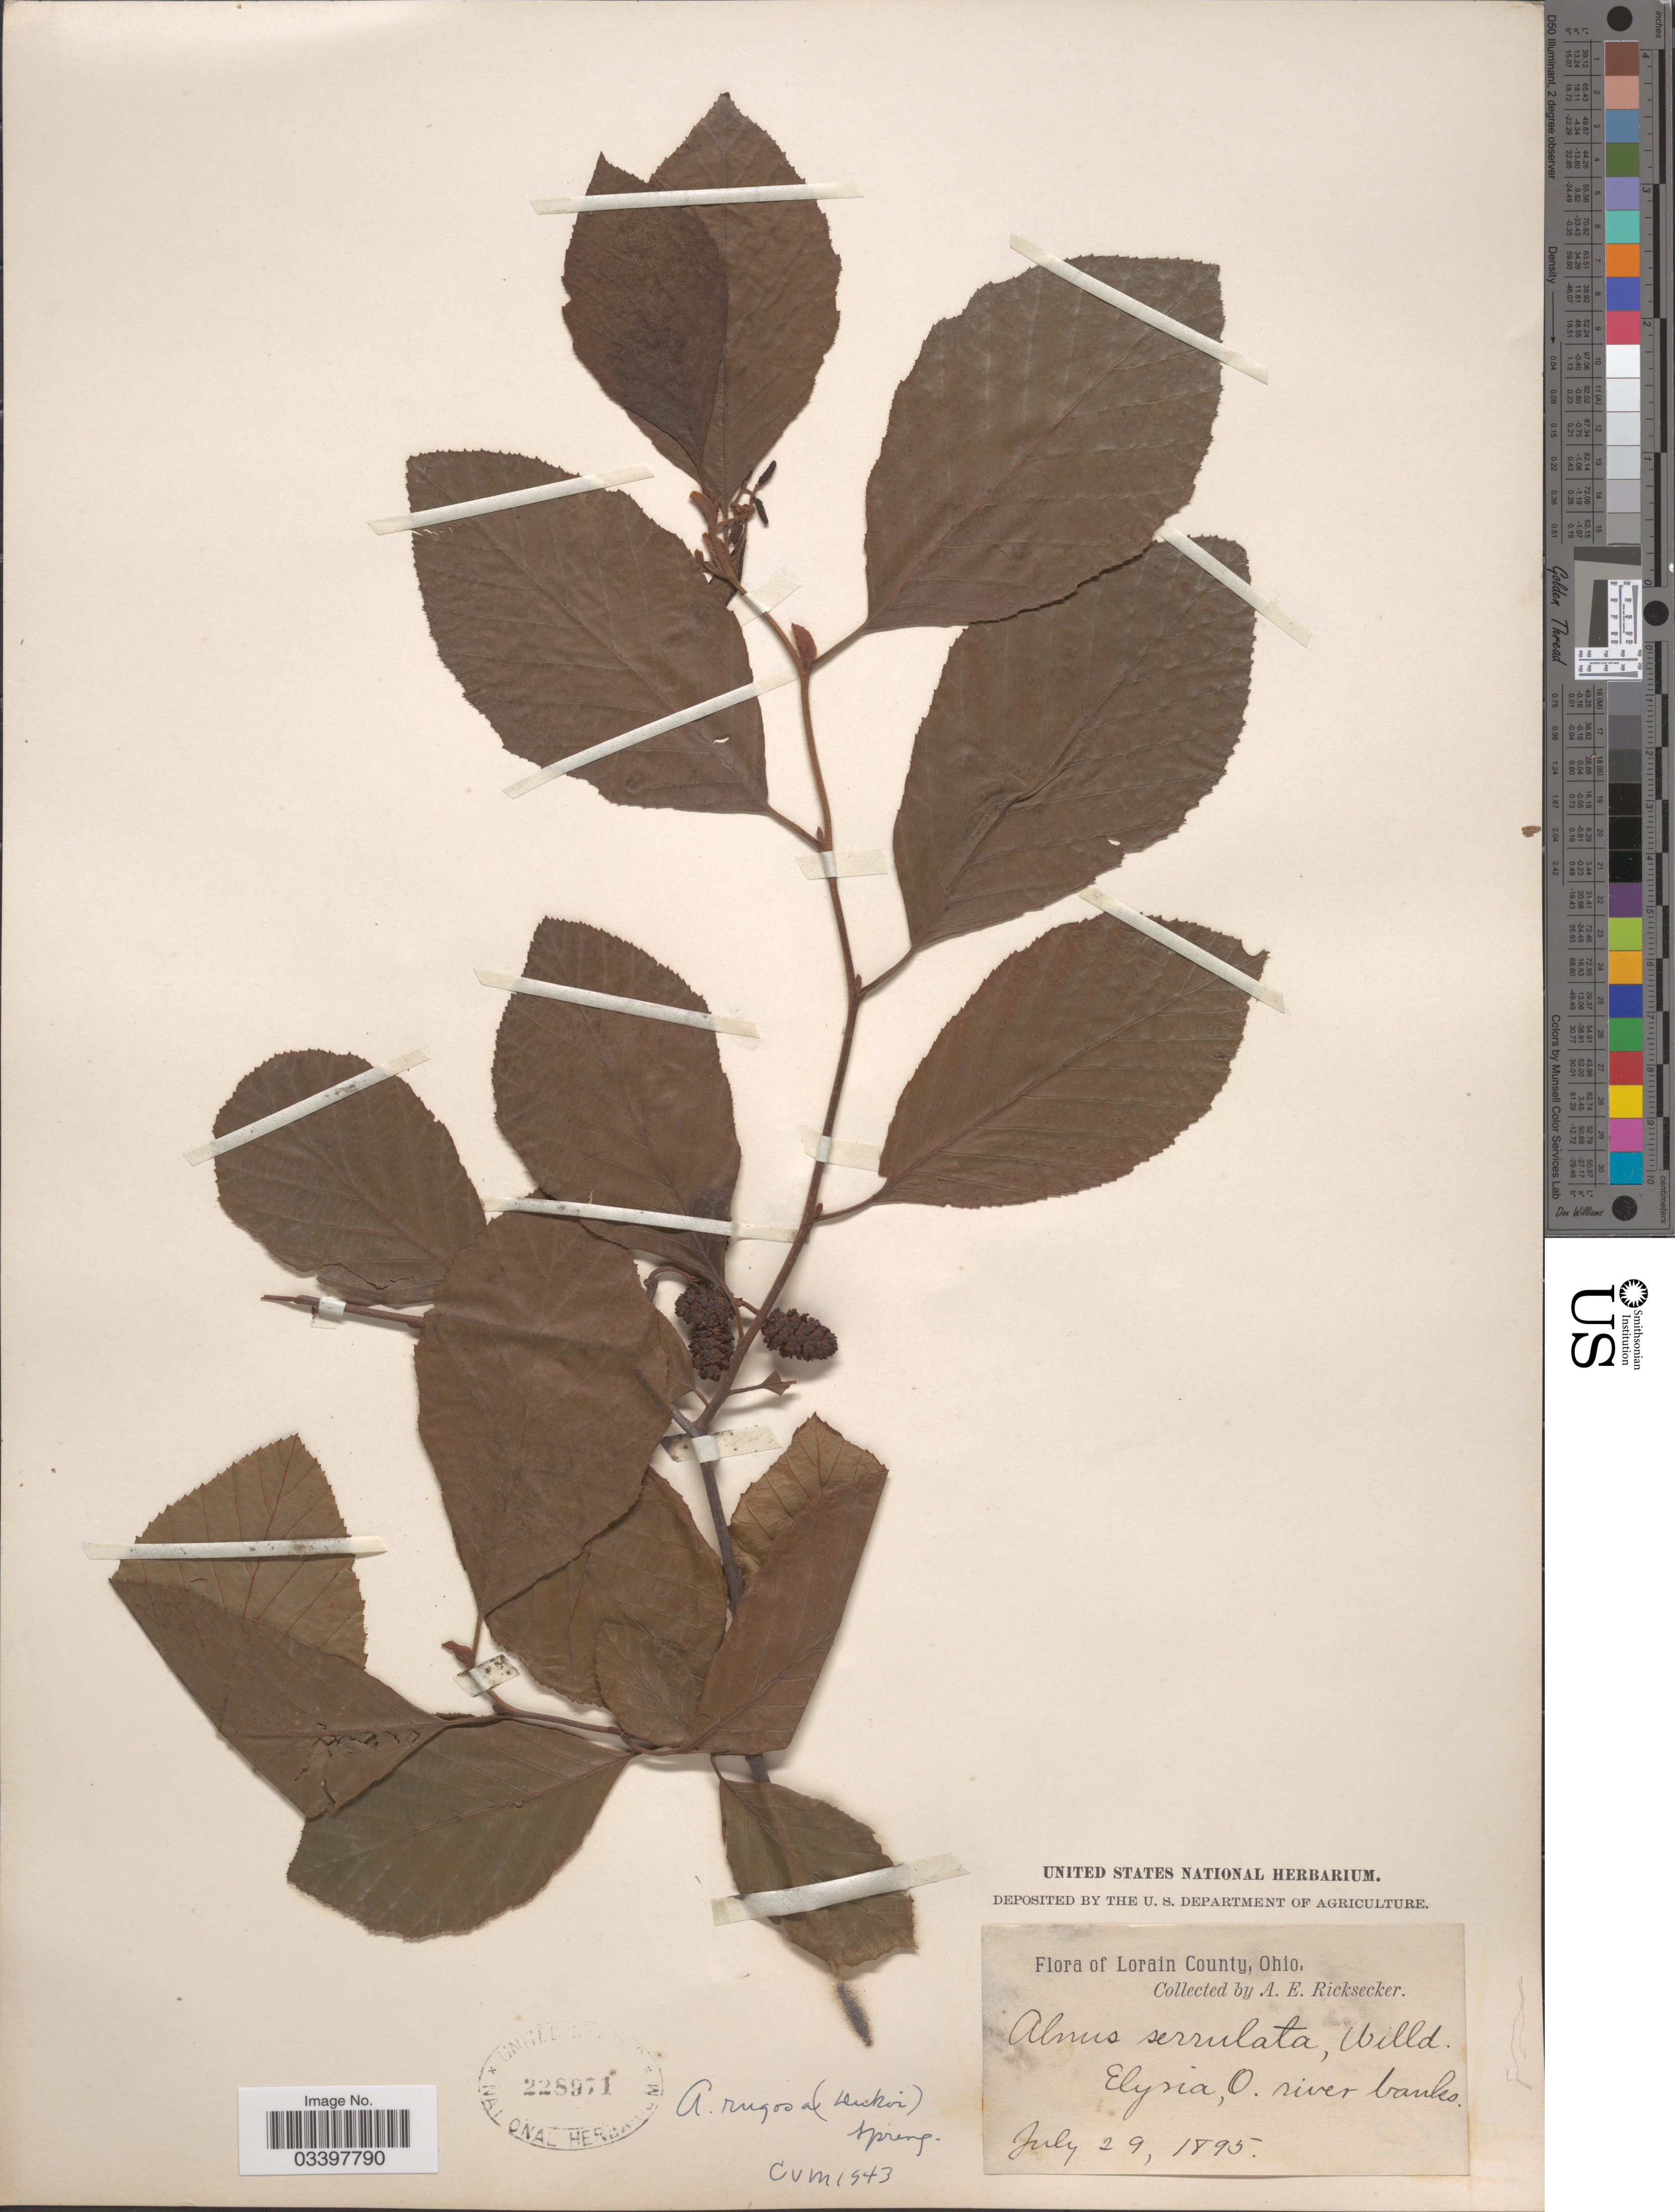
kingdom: Plantae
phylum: Tracheophyta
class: Magnoliopsida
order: Fagales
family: Betulaceae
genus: Alnus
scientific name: Alnus incana subsp. rugosa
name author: (Du Roi) R.T. Clausen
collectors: A. E. Ricksecker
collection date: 1895-07-29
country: United States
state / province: Ohio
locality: Lorain County. Elysia, O. river banks.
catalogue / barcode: US 228971